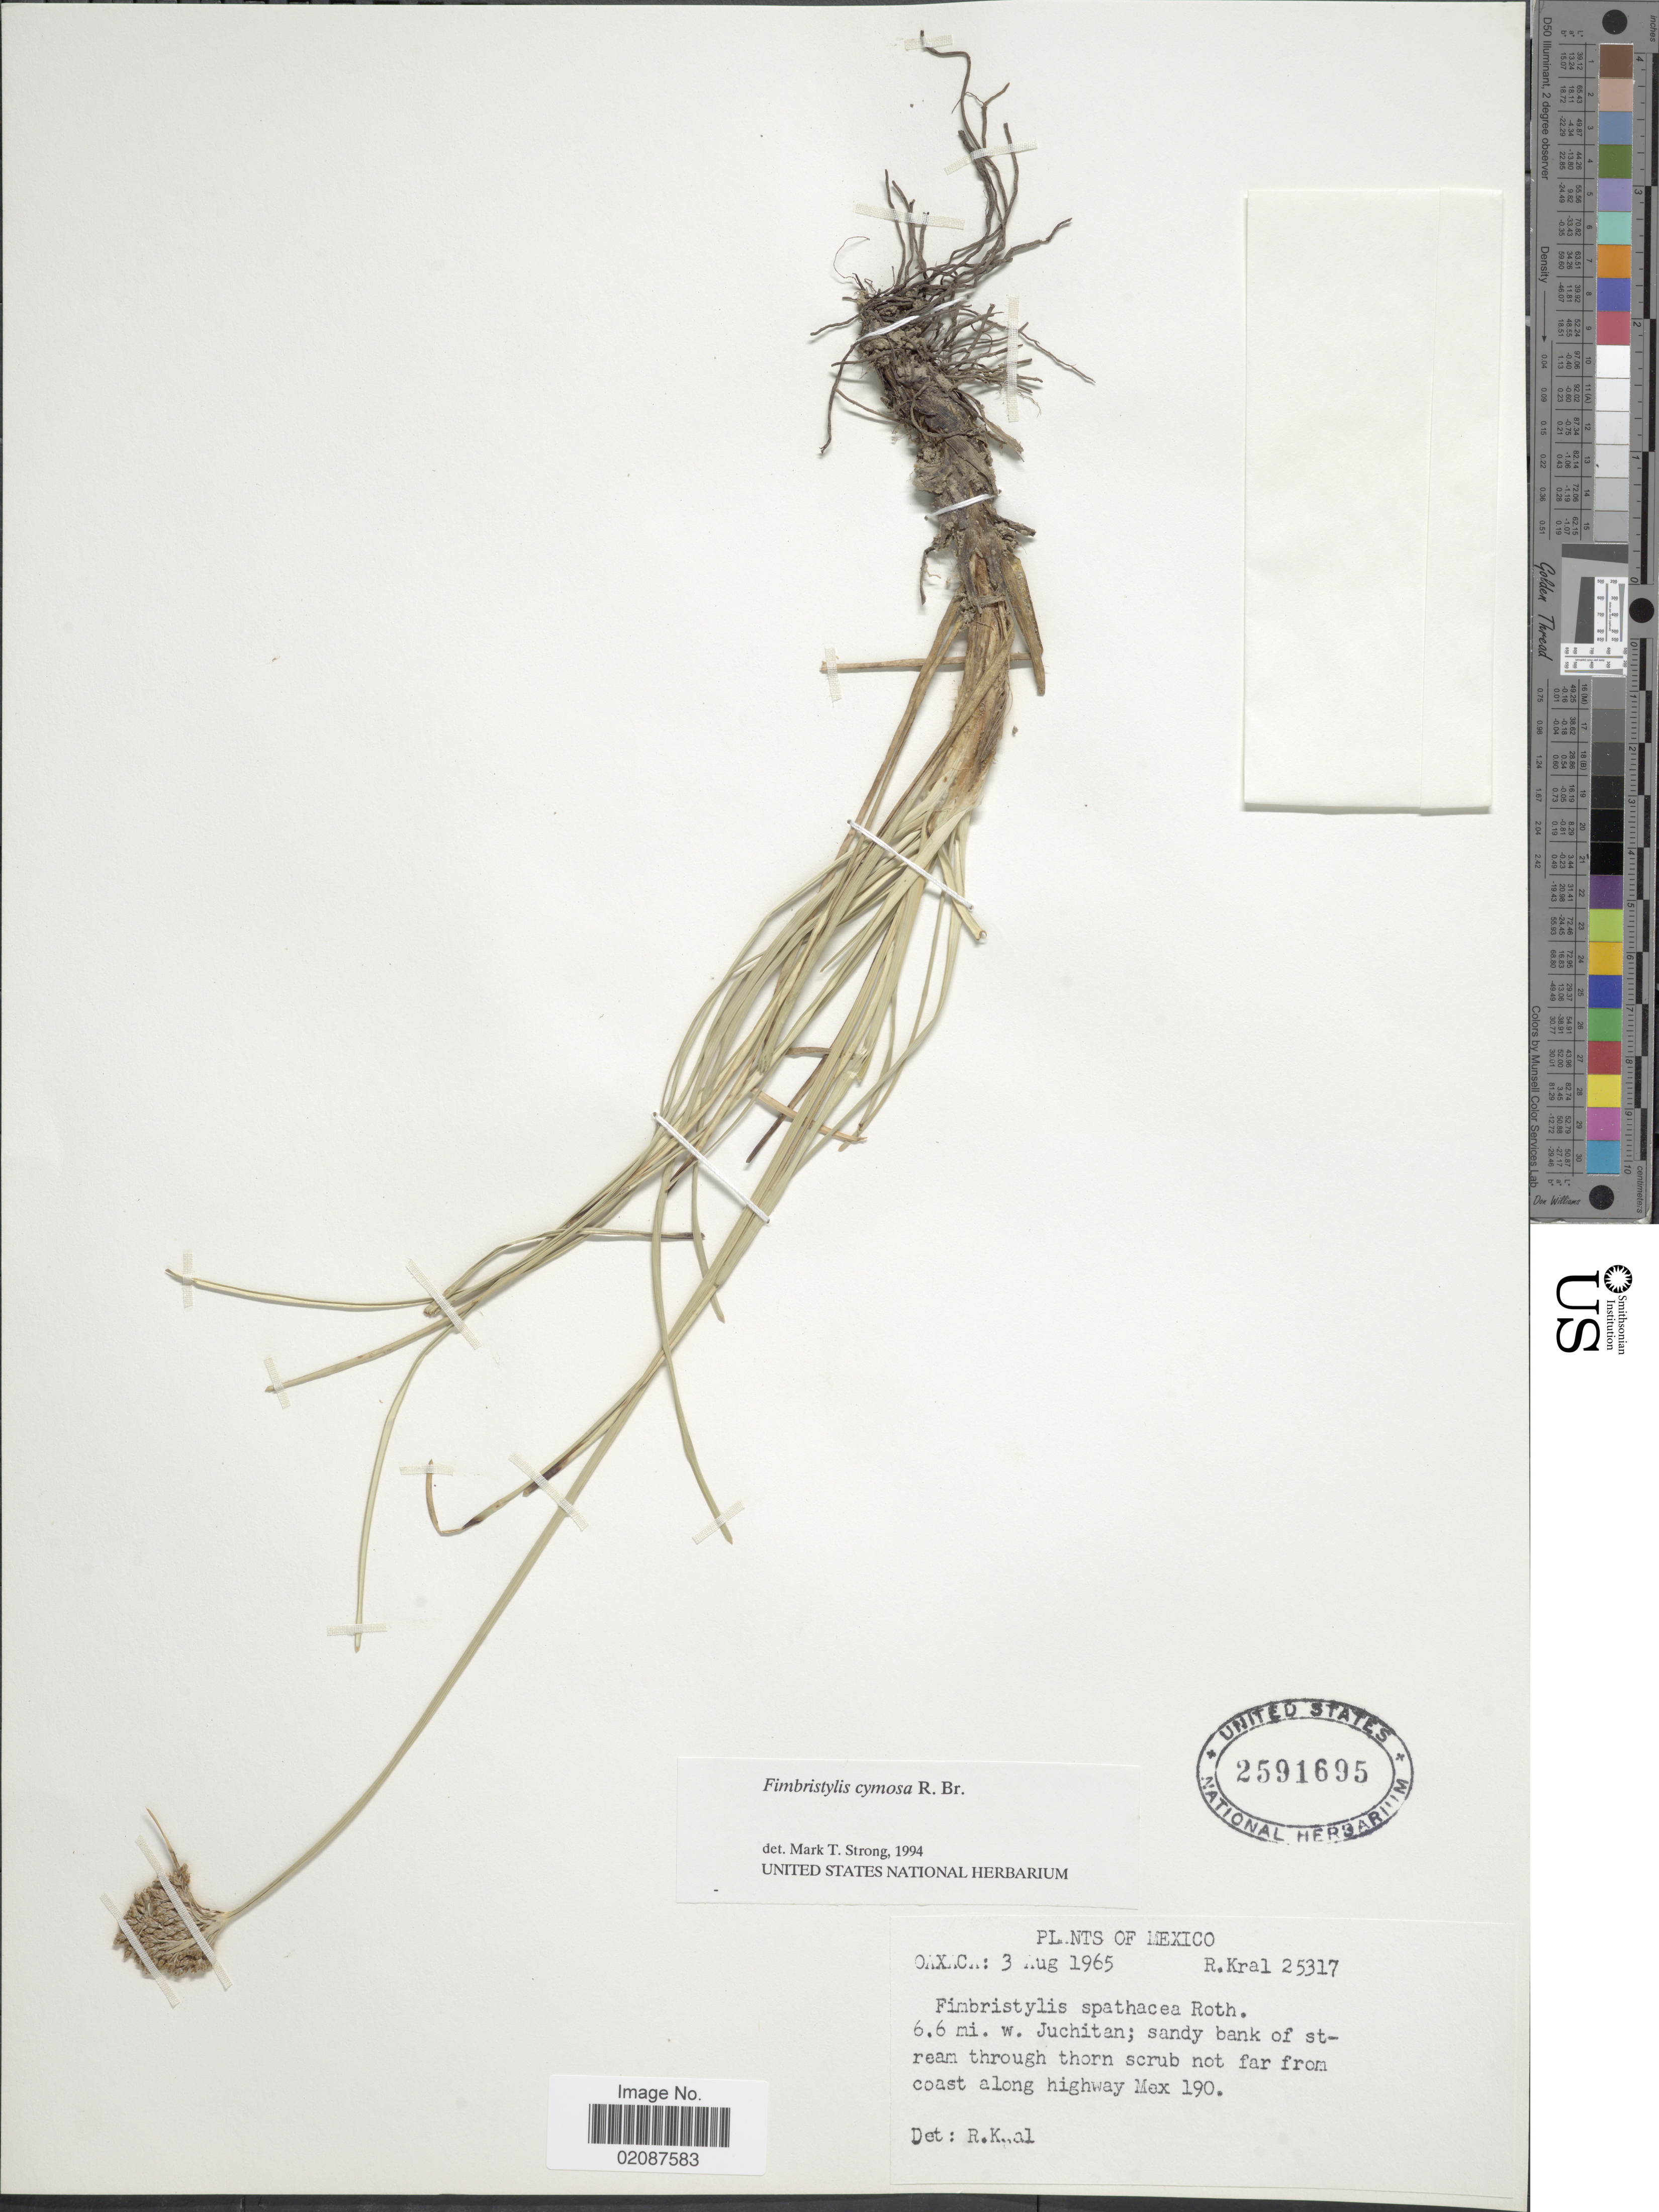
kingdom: Plantae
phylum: Tracheophyta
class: Liliopsida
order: Poales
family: Cyperaceae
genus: Fimbristylis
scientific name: Fimbristylis cymosa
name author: R. Br.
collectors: R. Kral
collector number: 25317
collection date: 1965-08-03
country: Mexico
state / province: Oaxaca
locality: Oaxaca, 6.6 mi. w. Juchitan, coast along highway Mex 190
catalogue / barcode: US 2591695